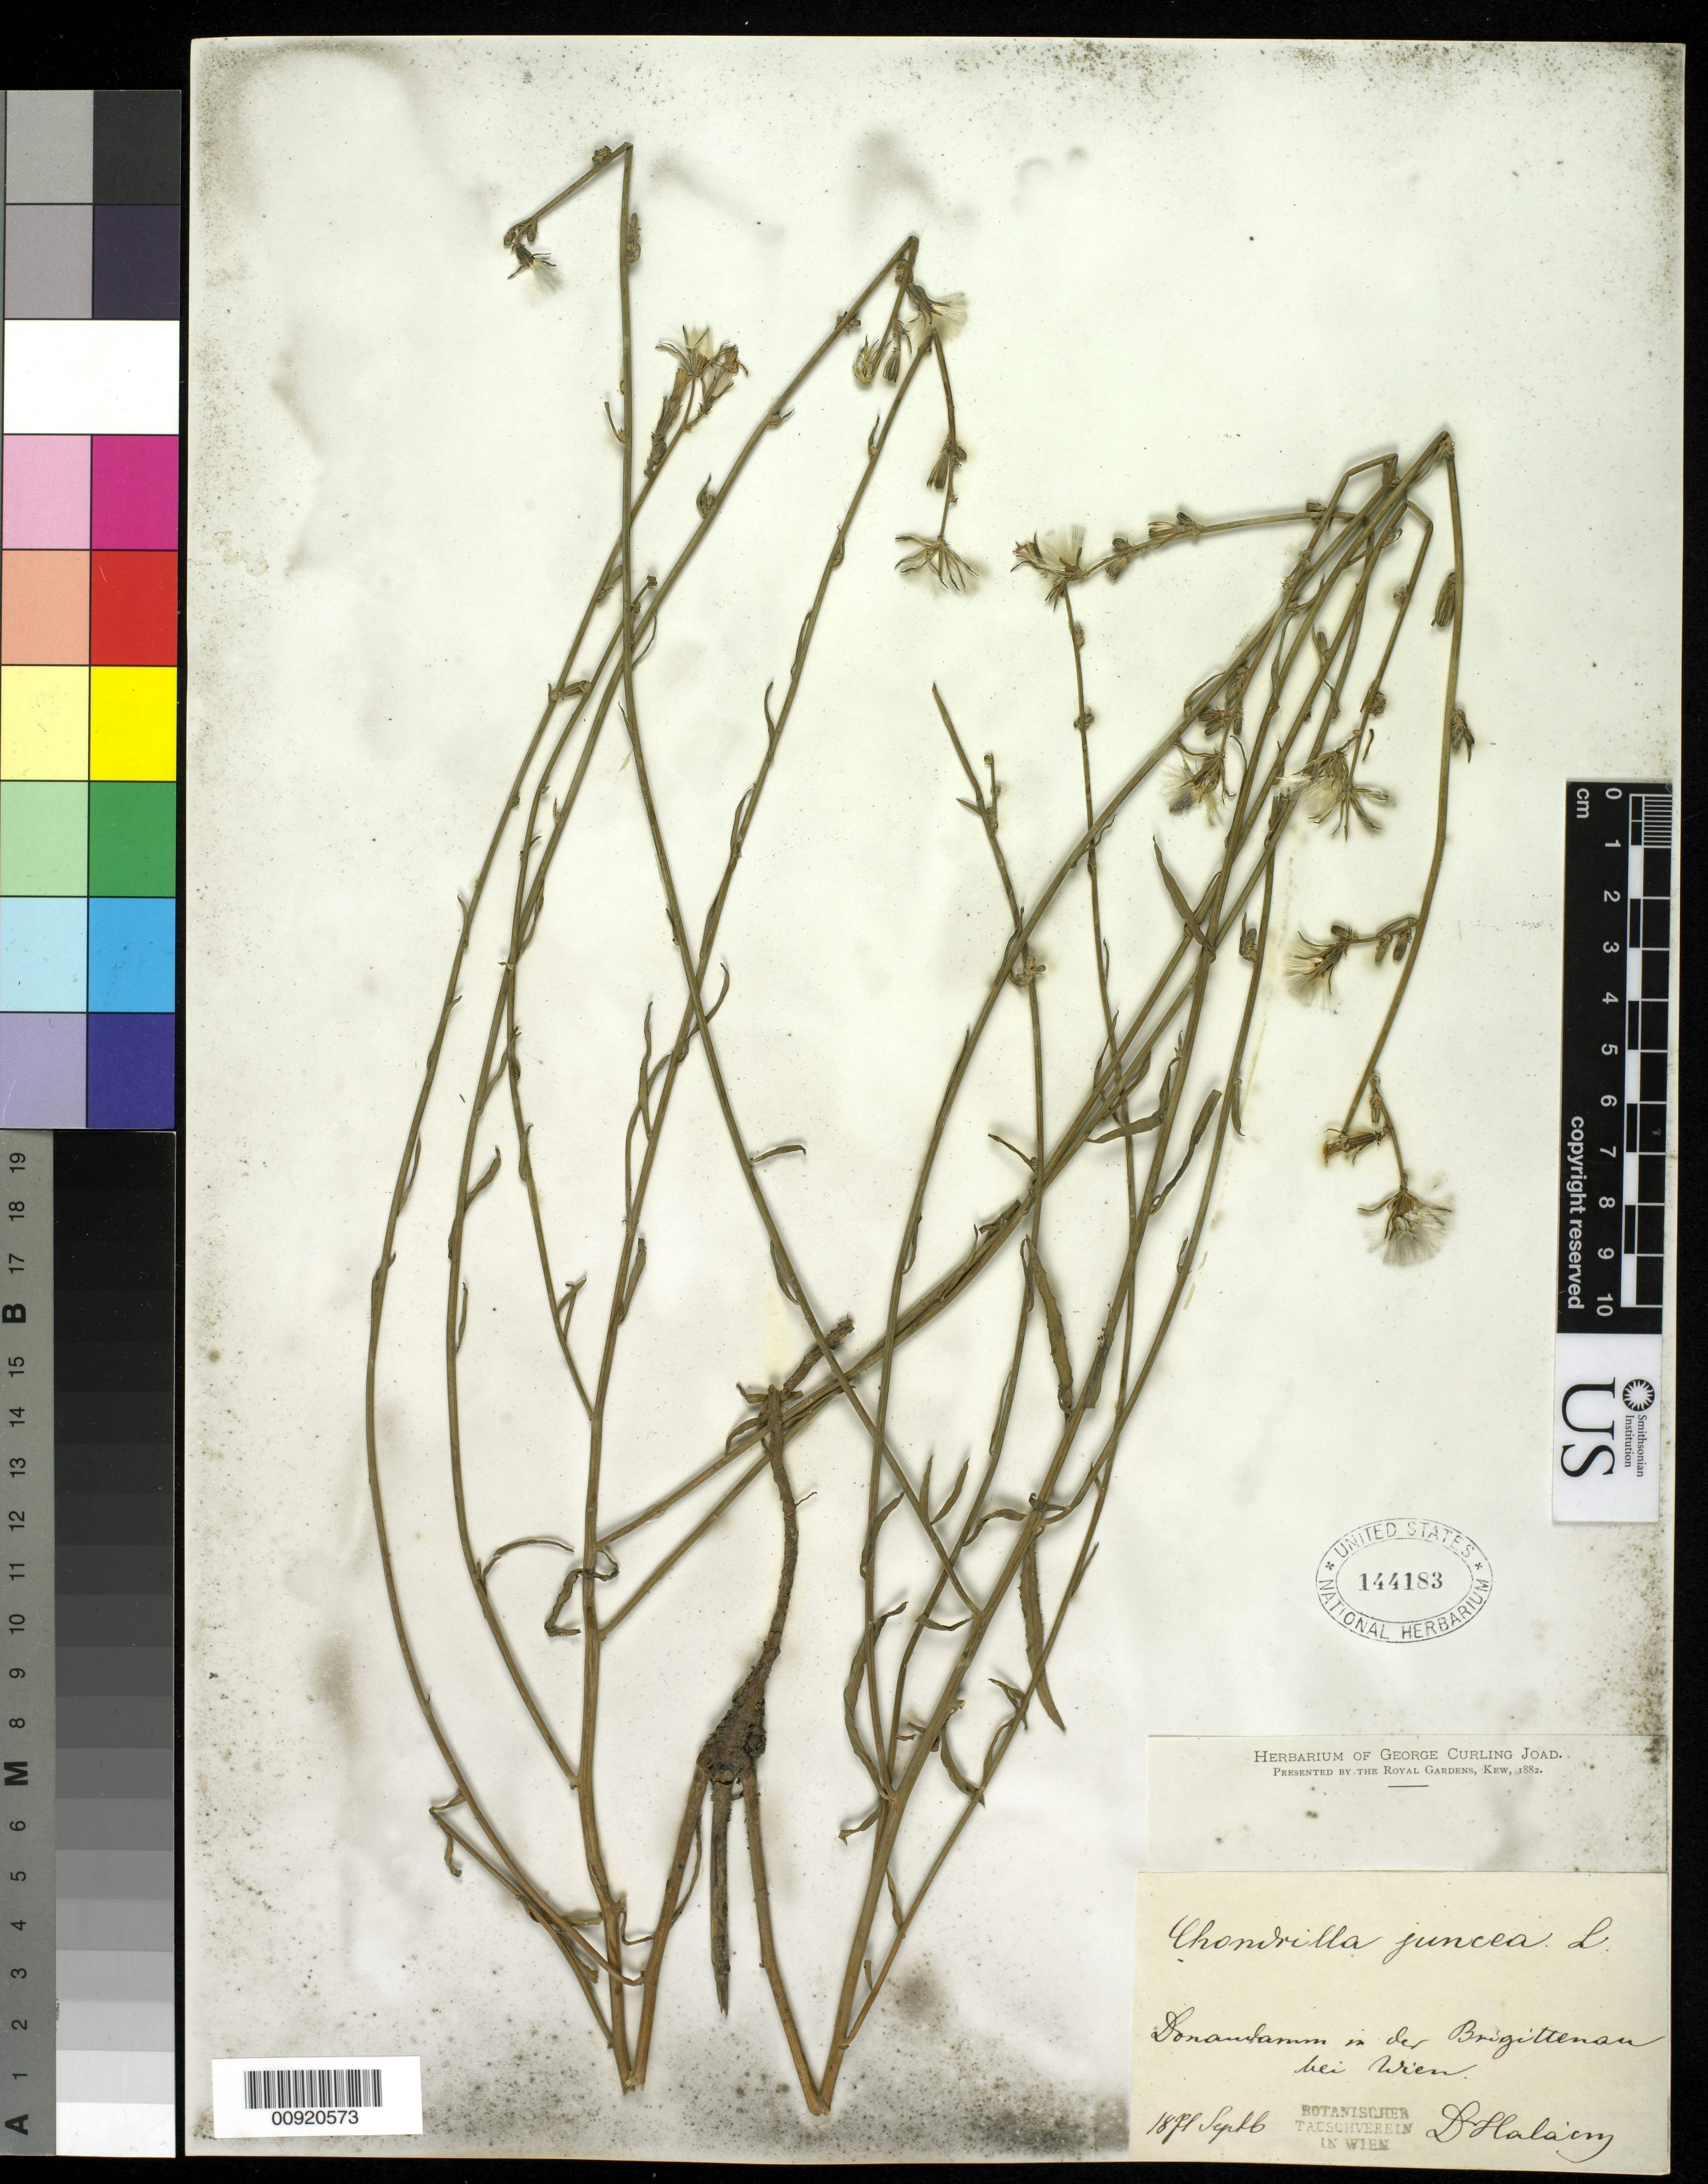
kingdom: Plantae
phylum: Tracheophyta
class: Magnoliopsida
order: Asterales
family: Asteraceae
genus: Chondrilla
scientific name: Chondrilla juncea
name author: L.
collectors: -- Halacsy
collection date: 1882-09-18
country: Austria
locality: Brigittenau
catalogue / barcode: US 144183